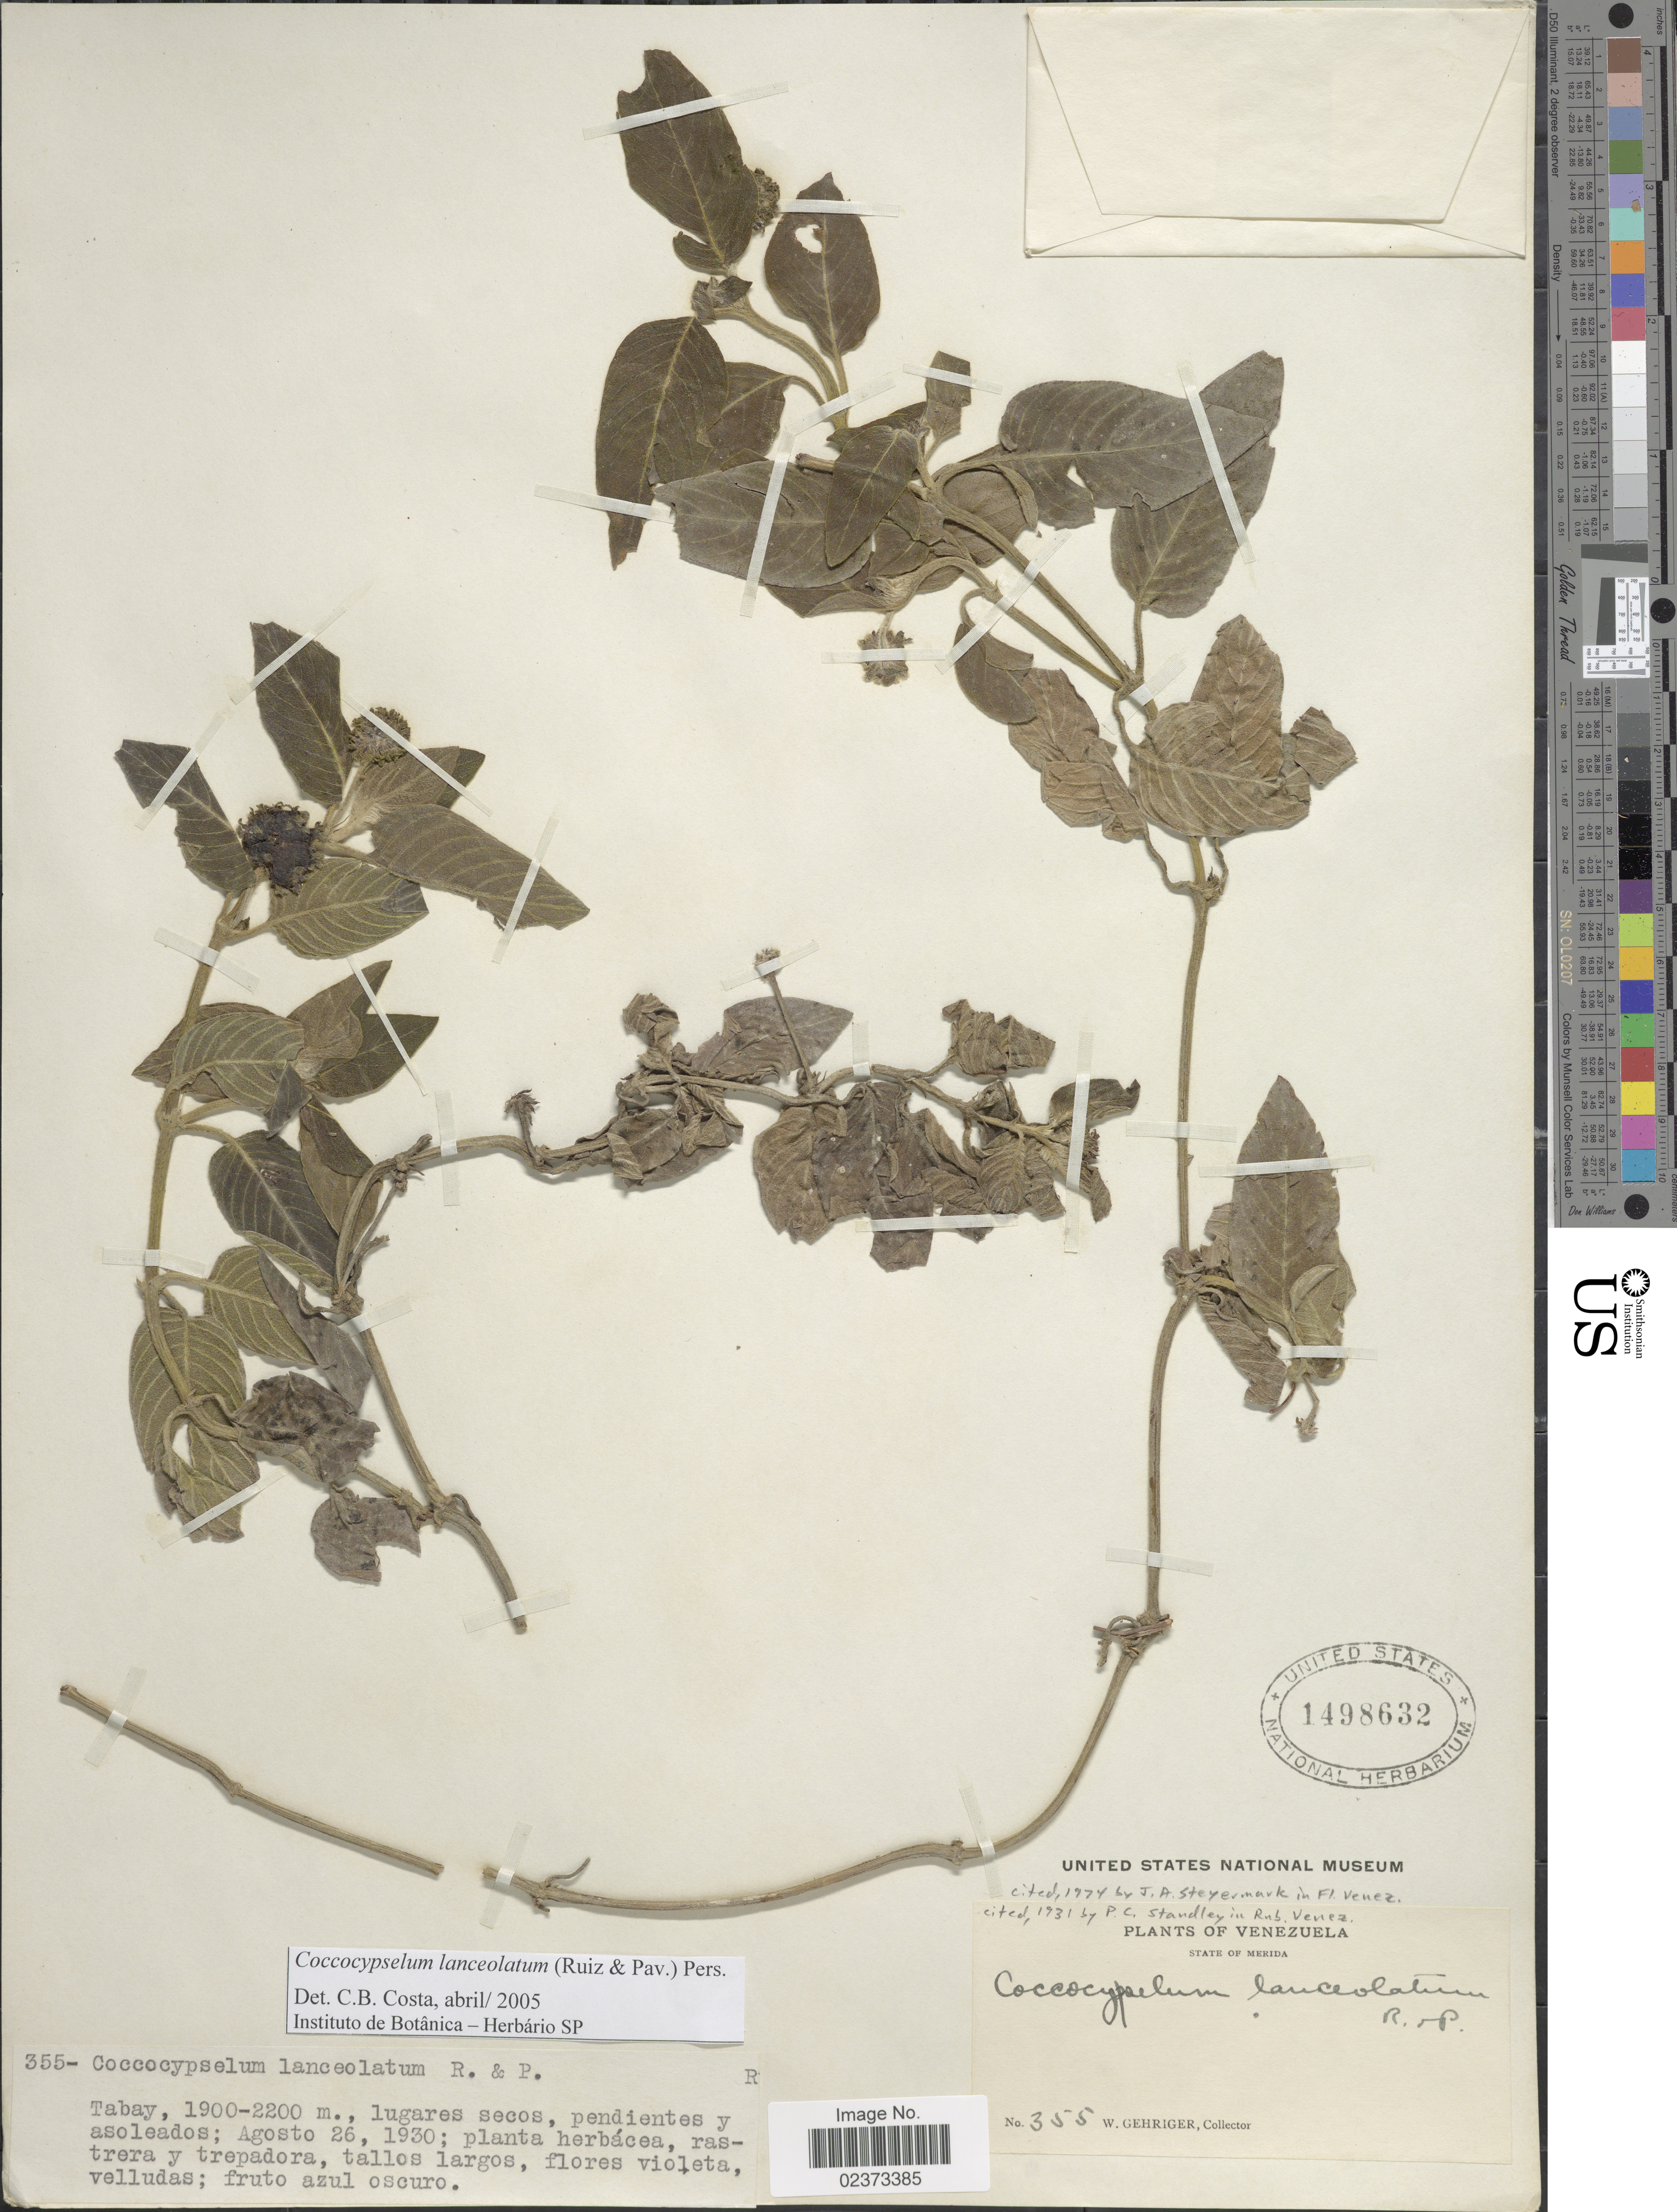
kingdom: Plantae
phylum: Tracheophyta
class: Magnoliopsida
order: Gentianales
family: Rubiaceae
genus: Coccocypselum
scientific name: Coccocypselum lanceolatum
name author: (Ruiz & Pav.) Pers.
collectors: W. Gehriger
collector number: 355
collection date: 1930-08-26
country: Venezuela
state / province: Mérida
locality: Tabay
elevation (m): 1900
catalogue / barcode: US 1498632